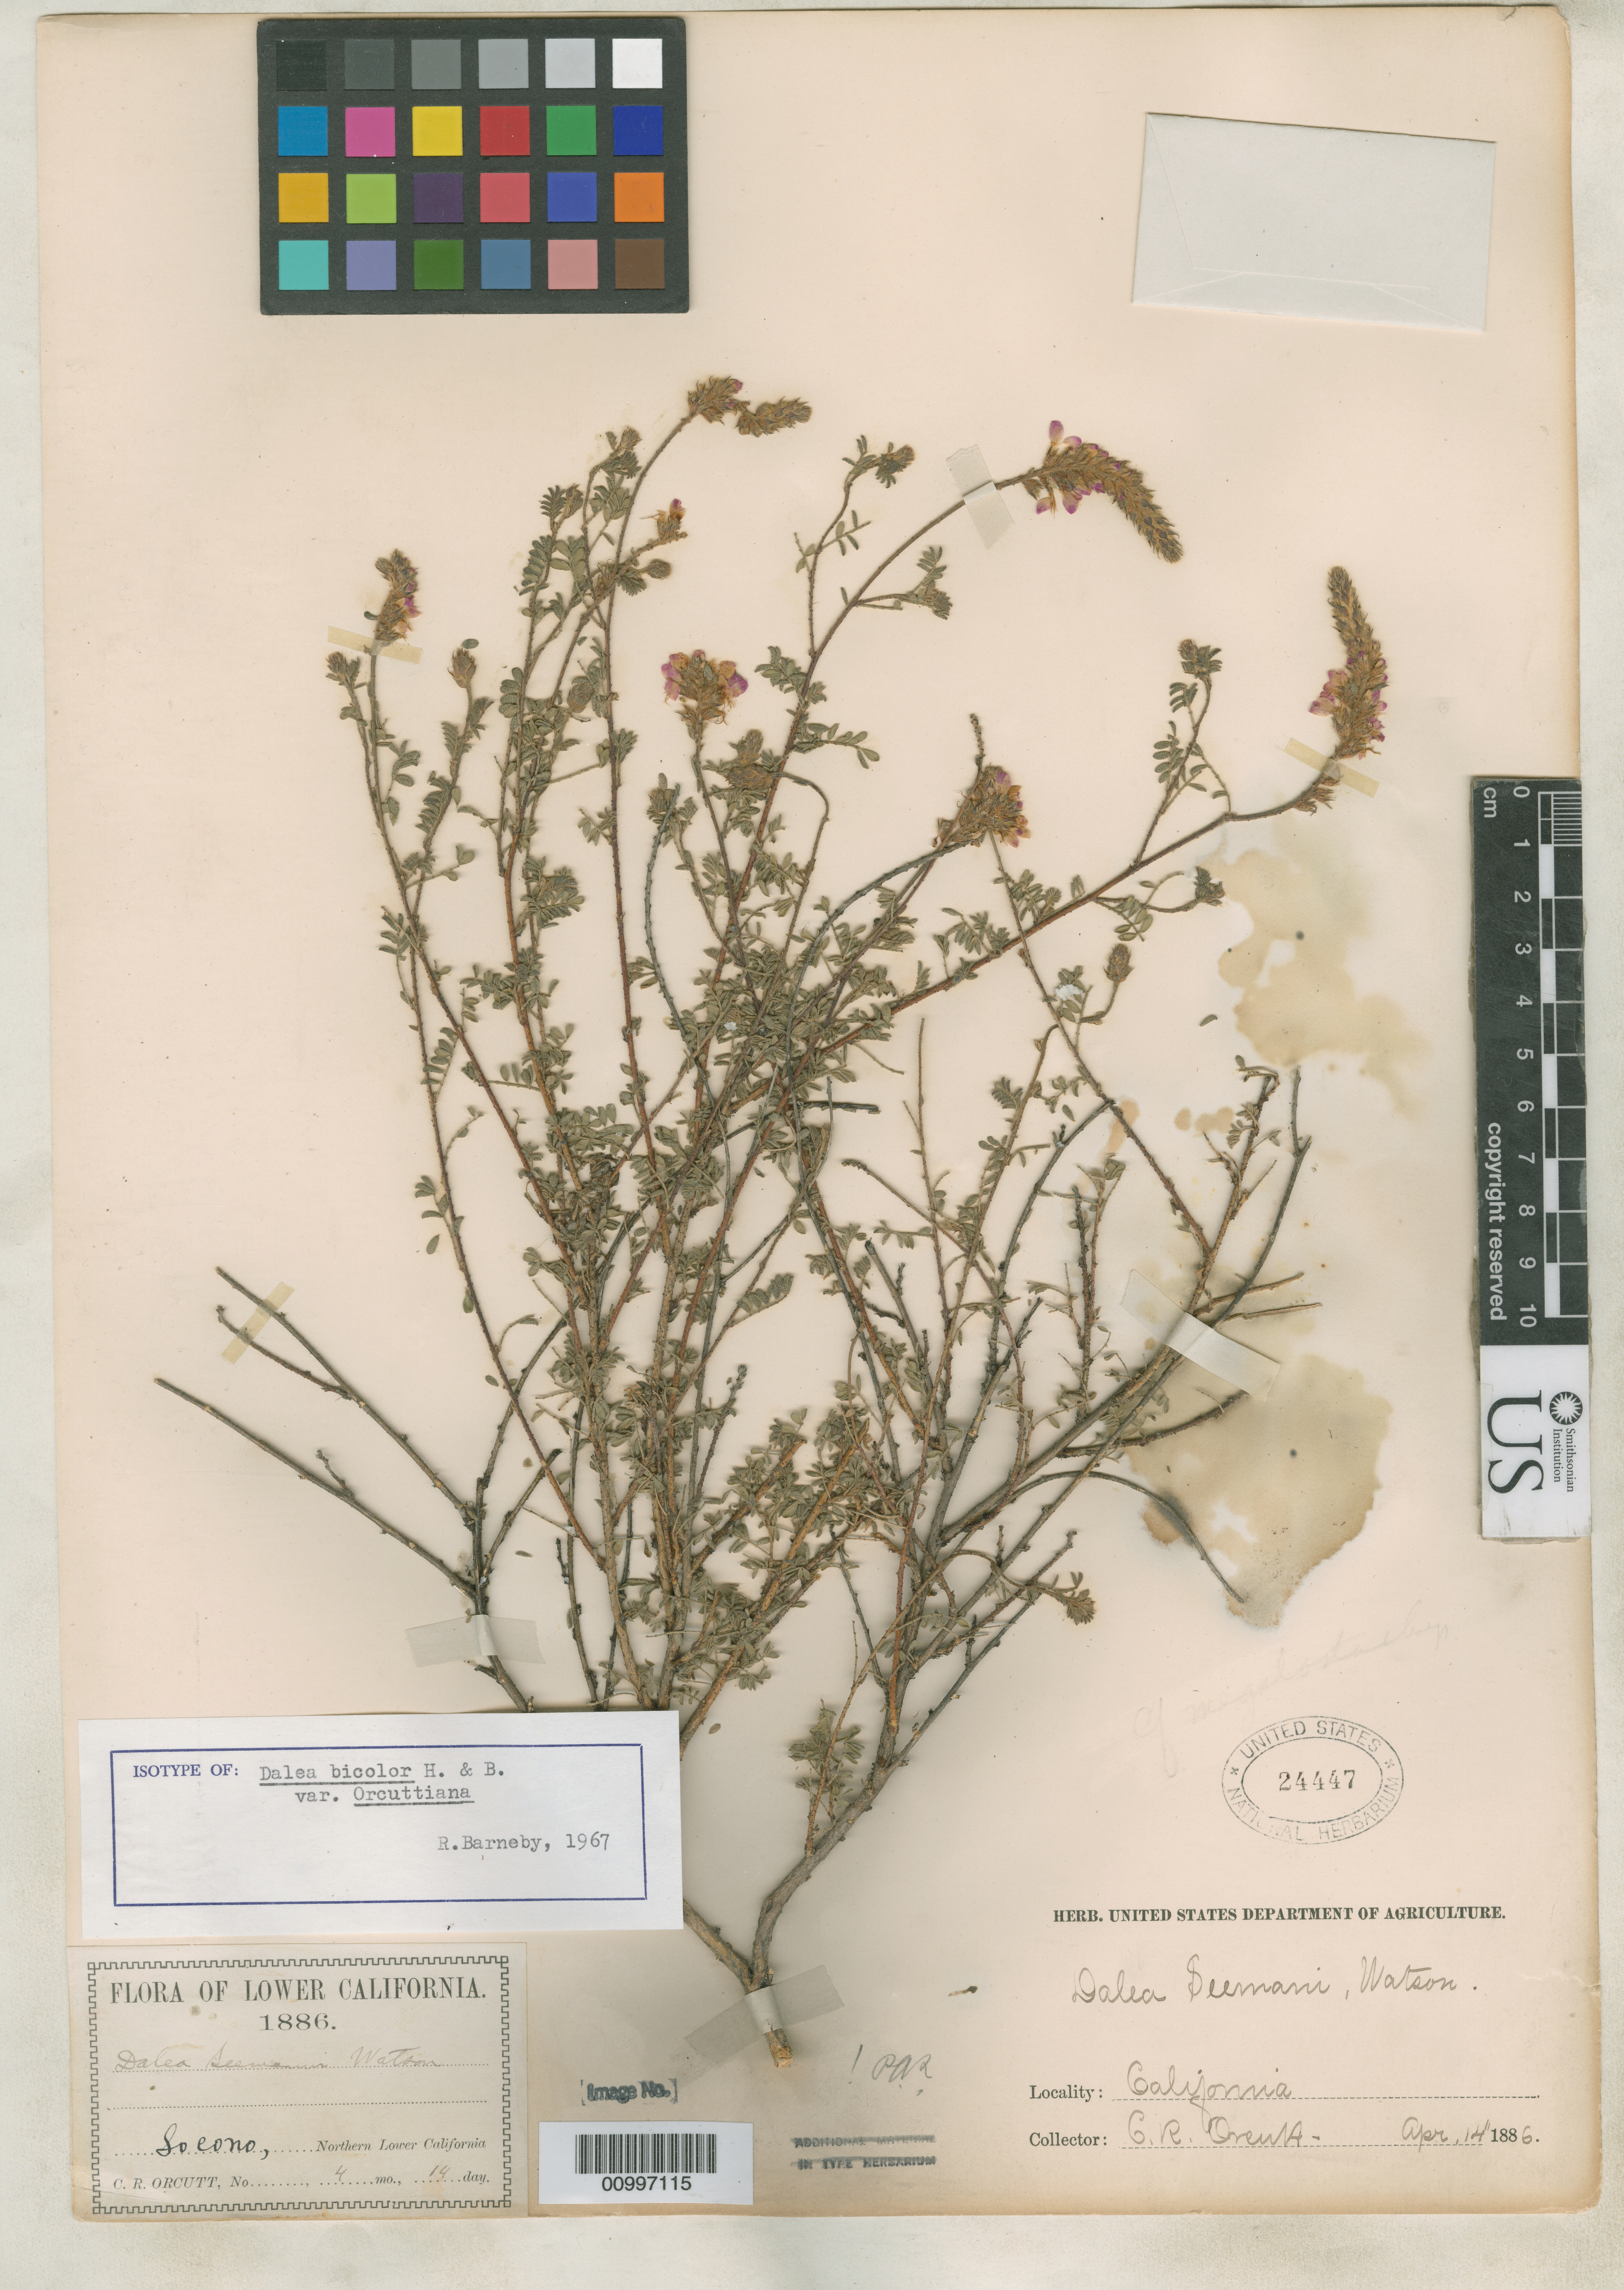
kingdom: Plantae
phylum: Tracheophyta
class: Magnoliopsida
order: Fabales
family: Fabaceae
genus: Dalea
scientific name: Dalea bicolor var. orcuttiana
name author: Barneby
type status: Isotype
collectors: C. R. Orcutt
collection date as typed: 14 Apr 1886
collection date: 1886-04-14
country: Mexico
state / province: Baja California Sur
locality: Socorro.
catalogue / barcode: US 24447